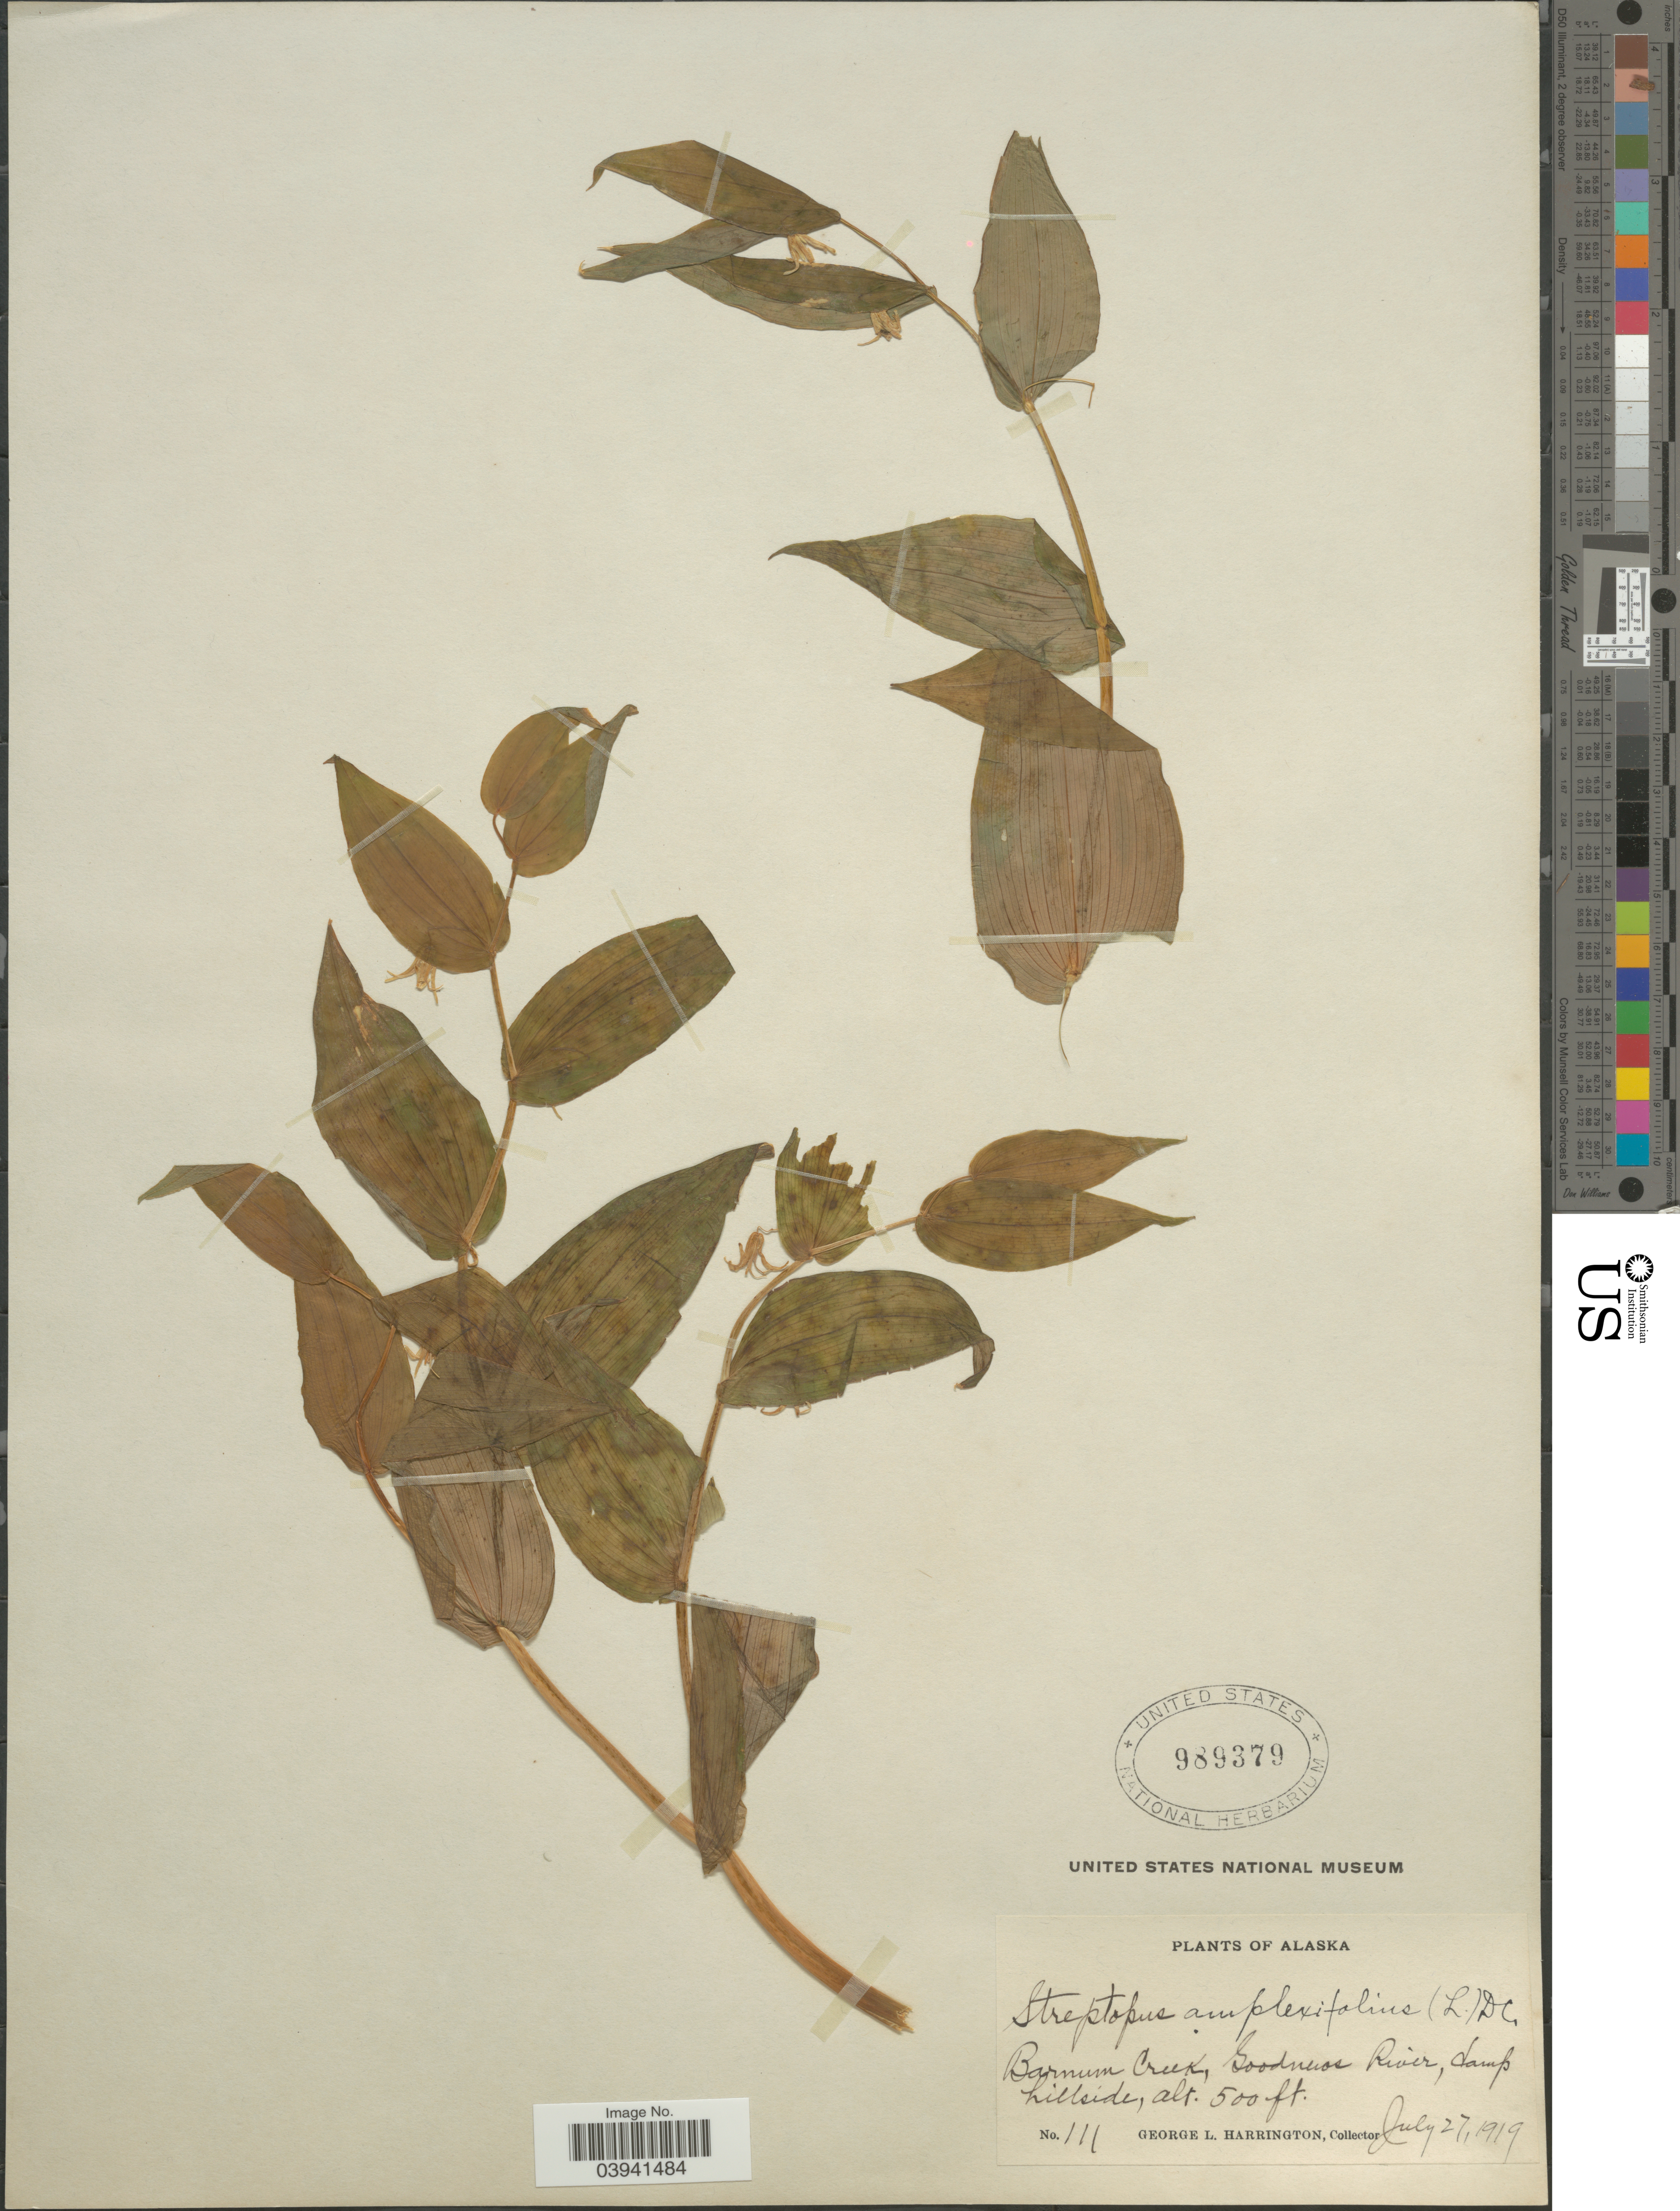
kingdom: Plantae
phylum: Tracheophyta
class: Liliopsida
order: Liliales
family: Liliaceae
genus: Streptopus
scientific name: Streptopus amplexifolius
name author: (L.) DC.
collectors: G. Harrington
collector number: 111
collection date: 1919-07-27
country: United States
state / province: Alaska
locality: Barnum Creek, Goodness River, damp hillside.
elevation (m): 152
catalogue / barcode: US 989379